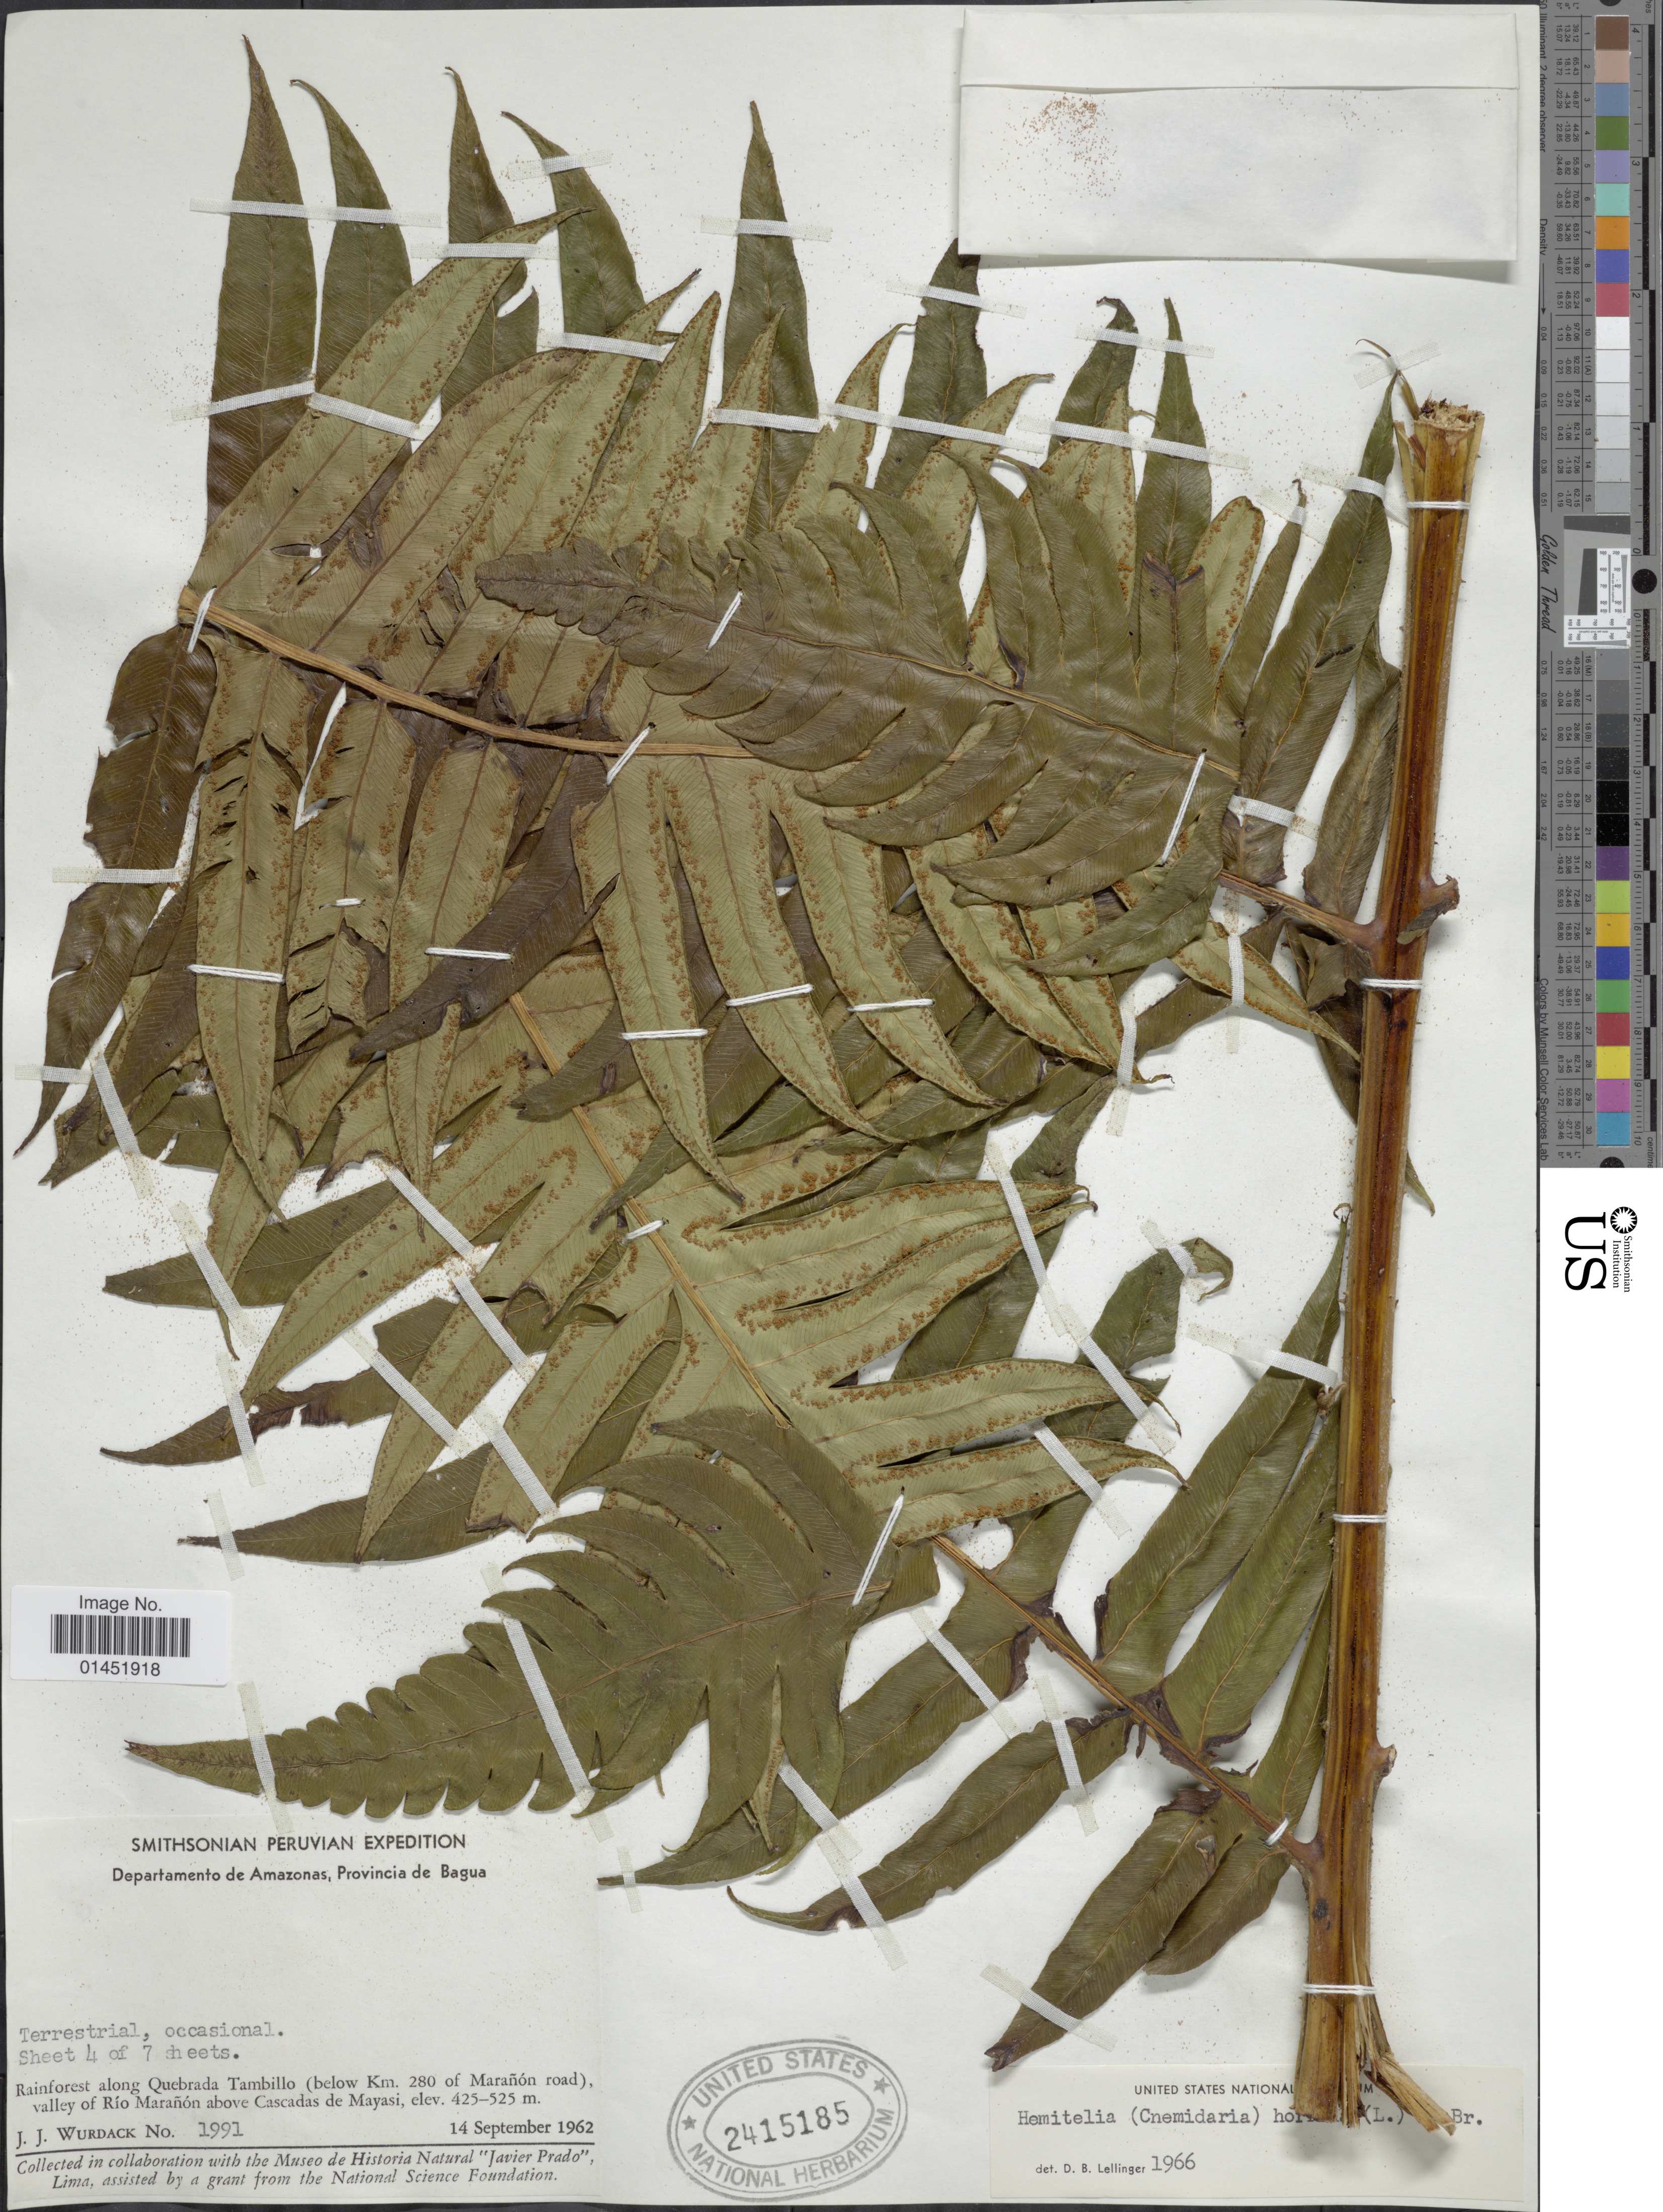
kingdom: Plantae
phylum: Tracheophyta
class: Polypodiopsida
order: Cyatheales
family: Cyatheaceae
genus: Cyathea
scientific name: Cyathea horrida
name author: (L.) Sm.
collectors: J. J. Wurdack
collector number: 1991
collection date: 1962-09-14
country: Peru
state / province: Amazonas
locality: Deparatamento de Amazonas, provincia de Bagua, Rainforest along Quebrada Tambillo (below Km. 280 of Marañón road), valley of Río Marañón above Cascadas de Mayasi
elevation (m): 425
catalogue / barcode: US 2415185